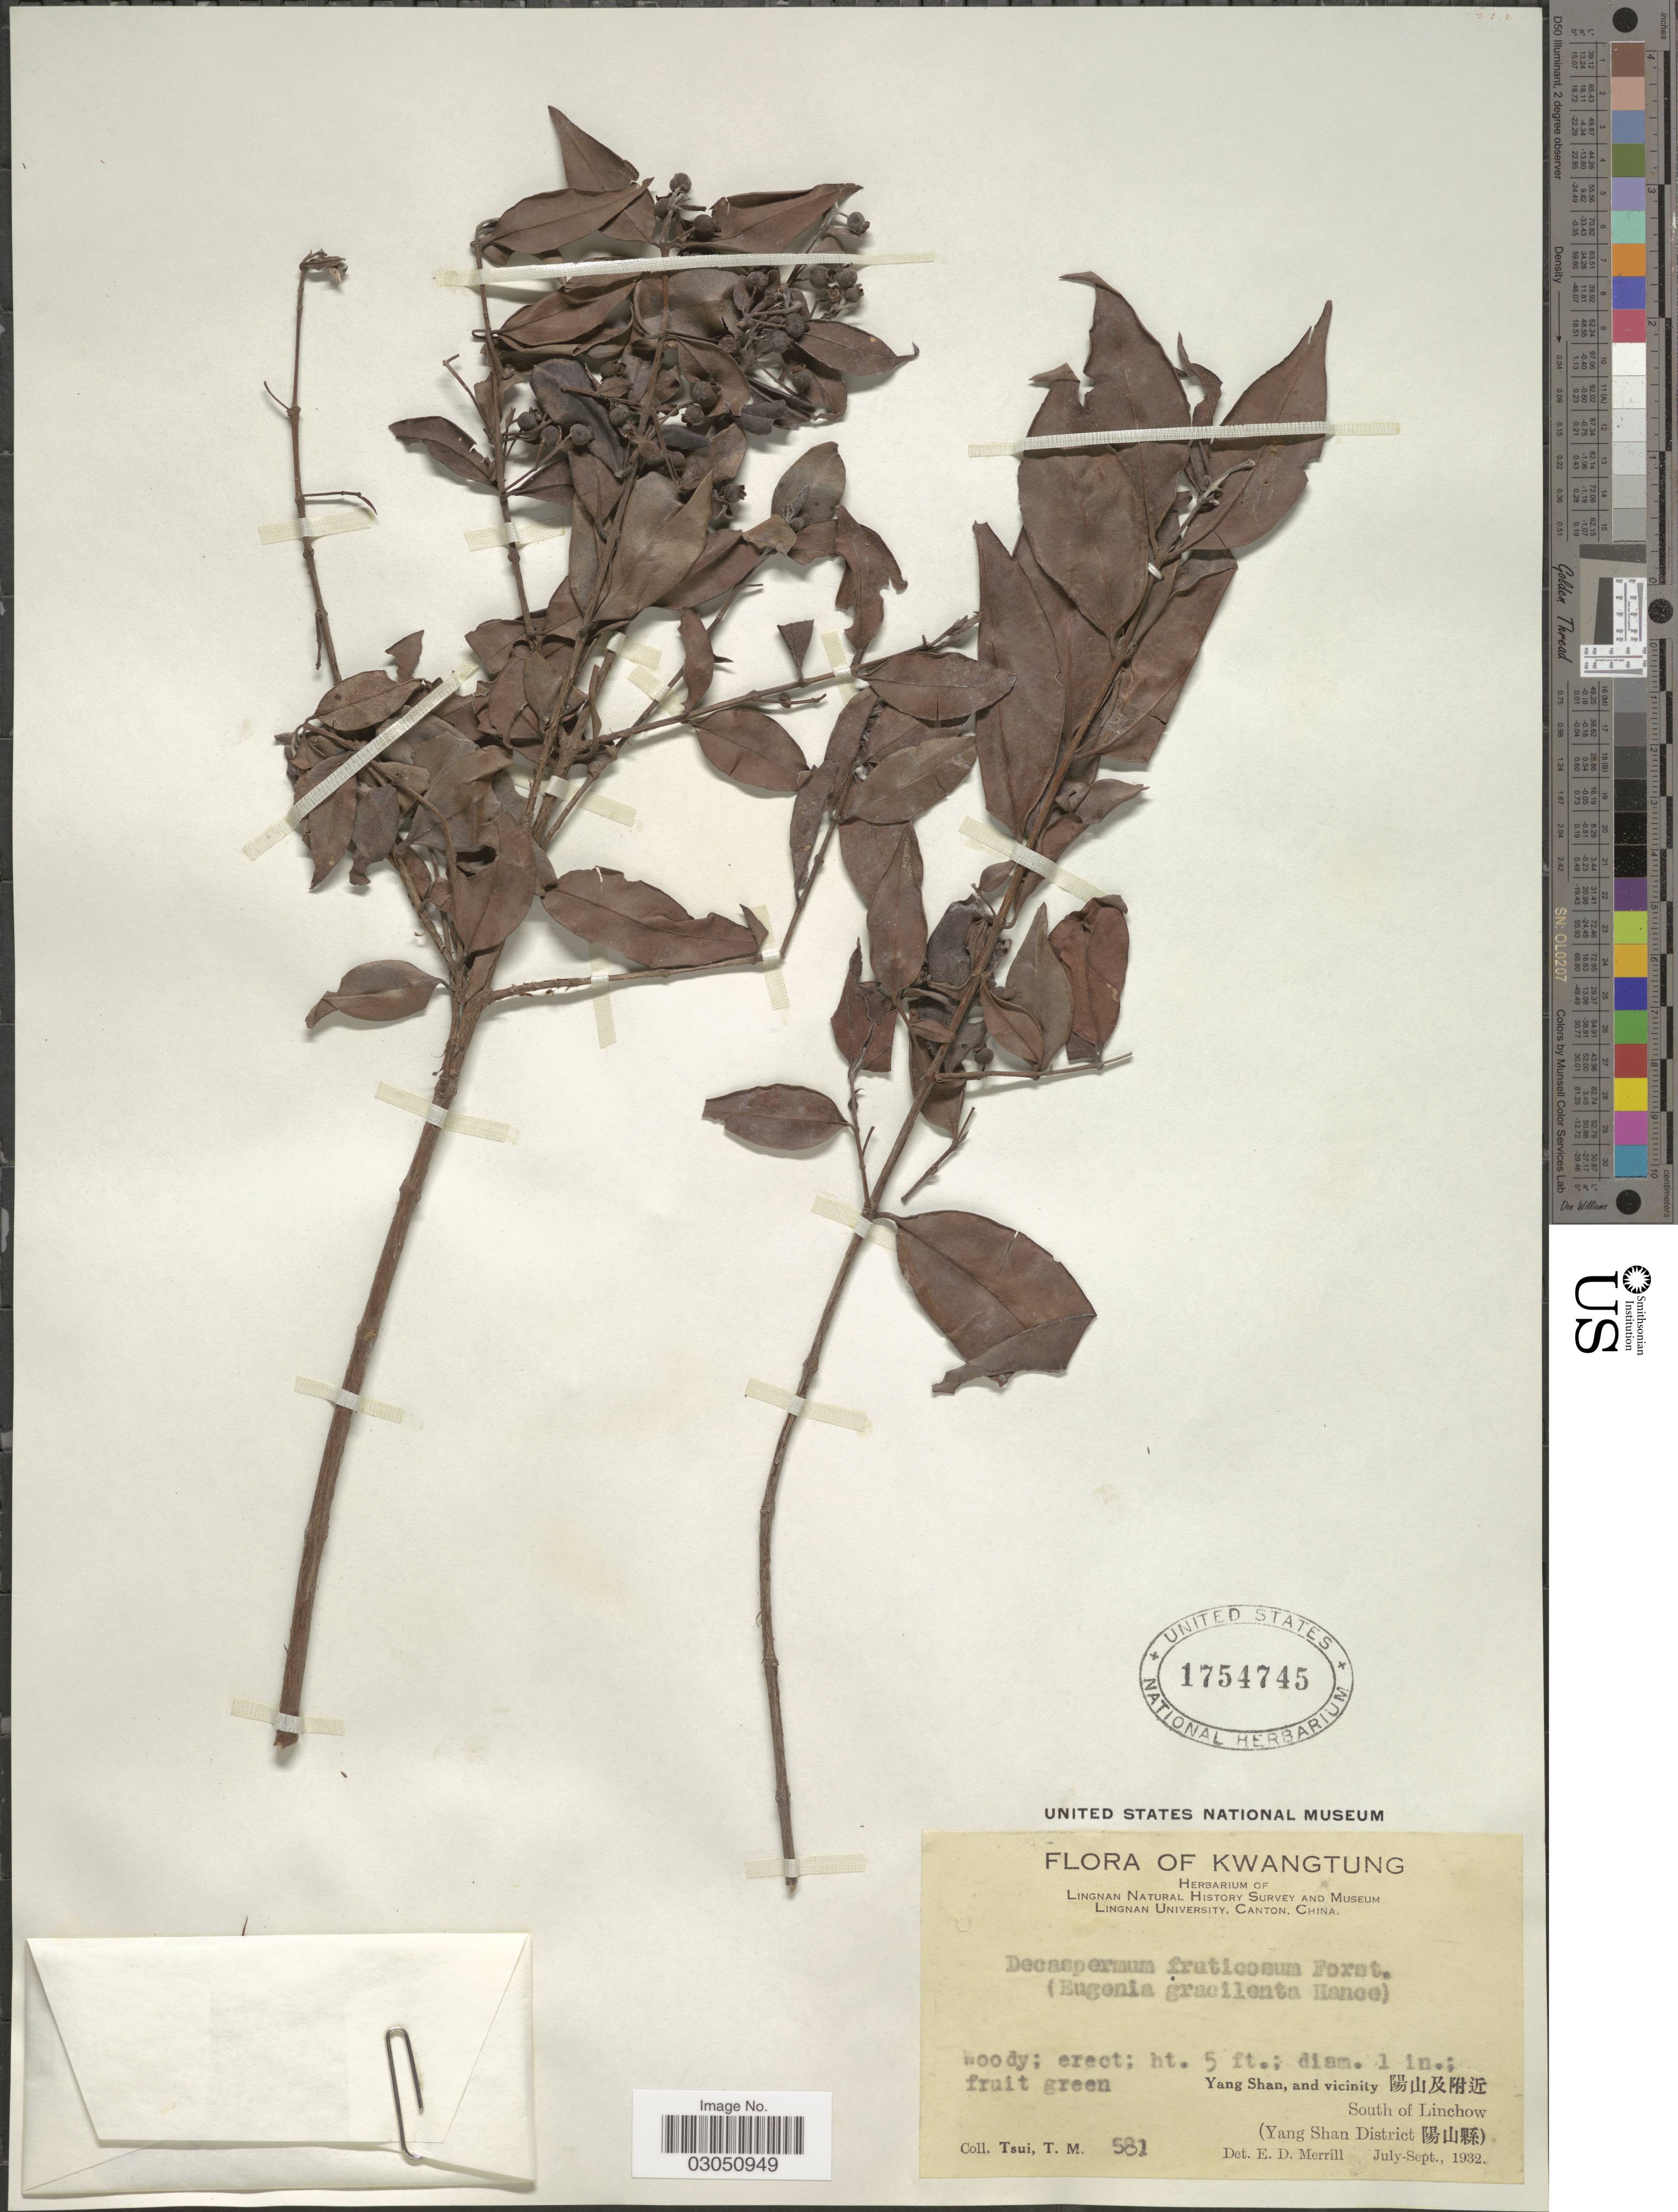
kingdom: Plantae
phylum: Tracheophyta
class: Magnoliopsida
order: Myrtales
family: Myrtaceae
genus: Decaspermum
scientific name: Decaspermum gracilentum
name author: (Hance) Merr. & L.M. Perry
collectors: T. Tsui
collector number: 581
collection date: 1932-07/1932-09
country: China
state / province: Guangdong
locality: Kwangtung. Yang Shan, and vicinity X. South of Linchow. (Yang Shan District X).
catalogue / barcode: US 1754745